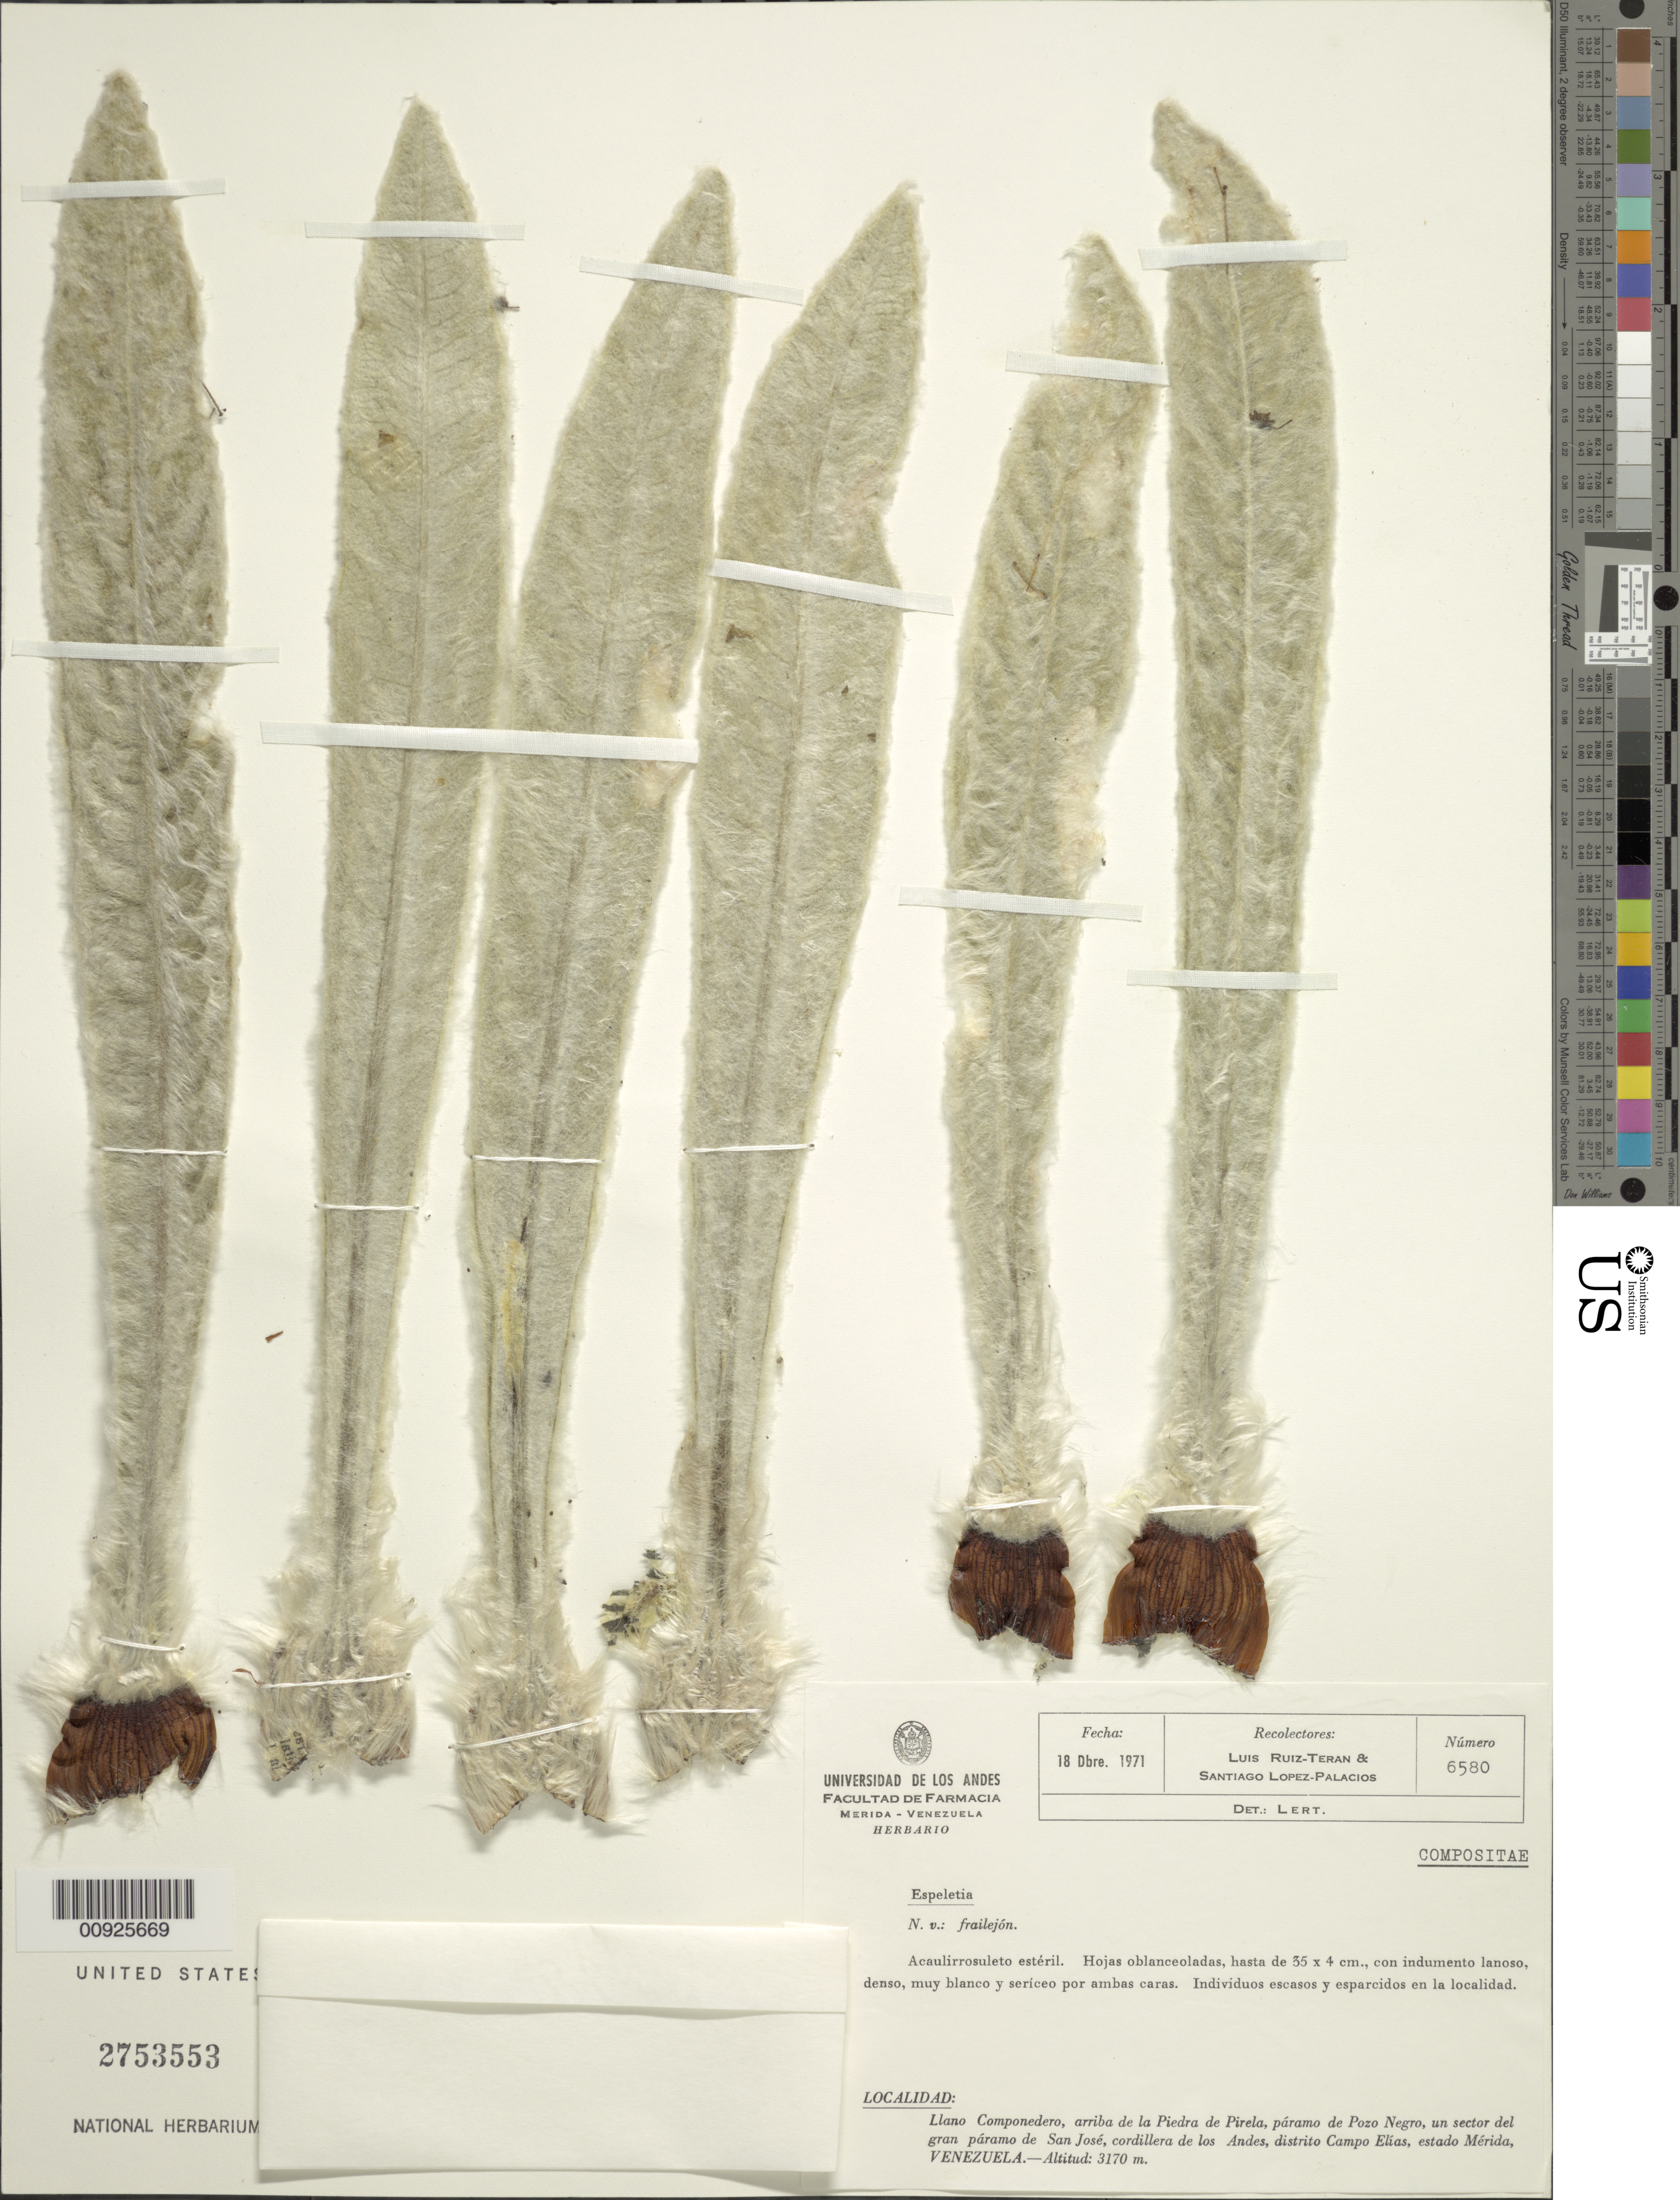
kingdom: Plantae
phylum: Tracheophyta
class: Magnoliopsida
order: Asterales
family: Asteraceae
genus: Espeletia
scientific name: Espeletia schultzii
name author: Wedd.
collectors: L. E. Ruíz-Terán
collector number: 6580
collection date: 1971-12-18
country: Venezuela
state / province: Mérida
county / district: Campo Elías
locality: P. de Pozo Negro. Llano Camponedero, arriba de la Piedra de Pirela, páramo de Pozo Negro, un sector del gran páramo de San José, cordillera de los Andes.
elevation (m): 3170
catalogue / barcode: US 2753553